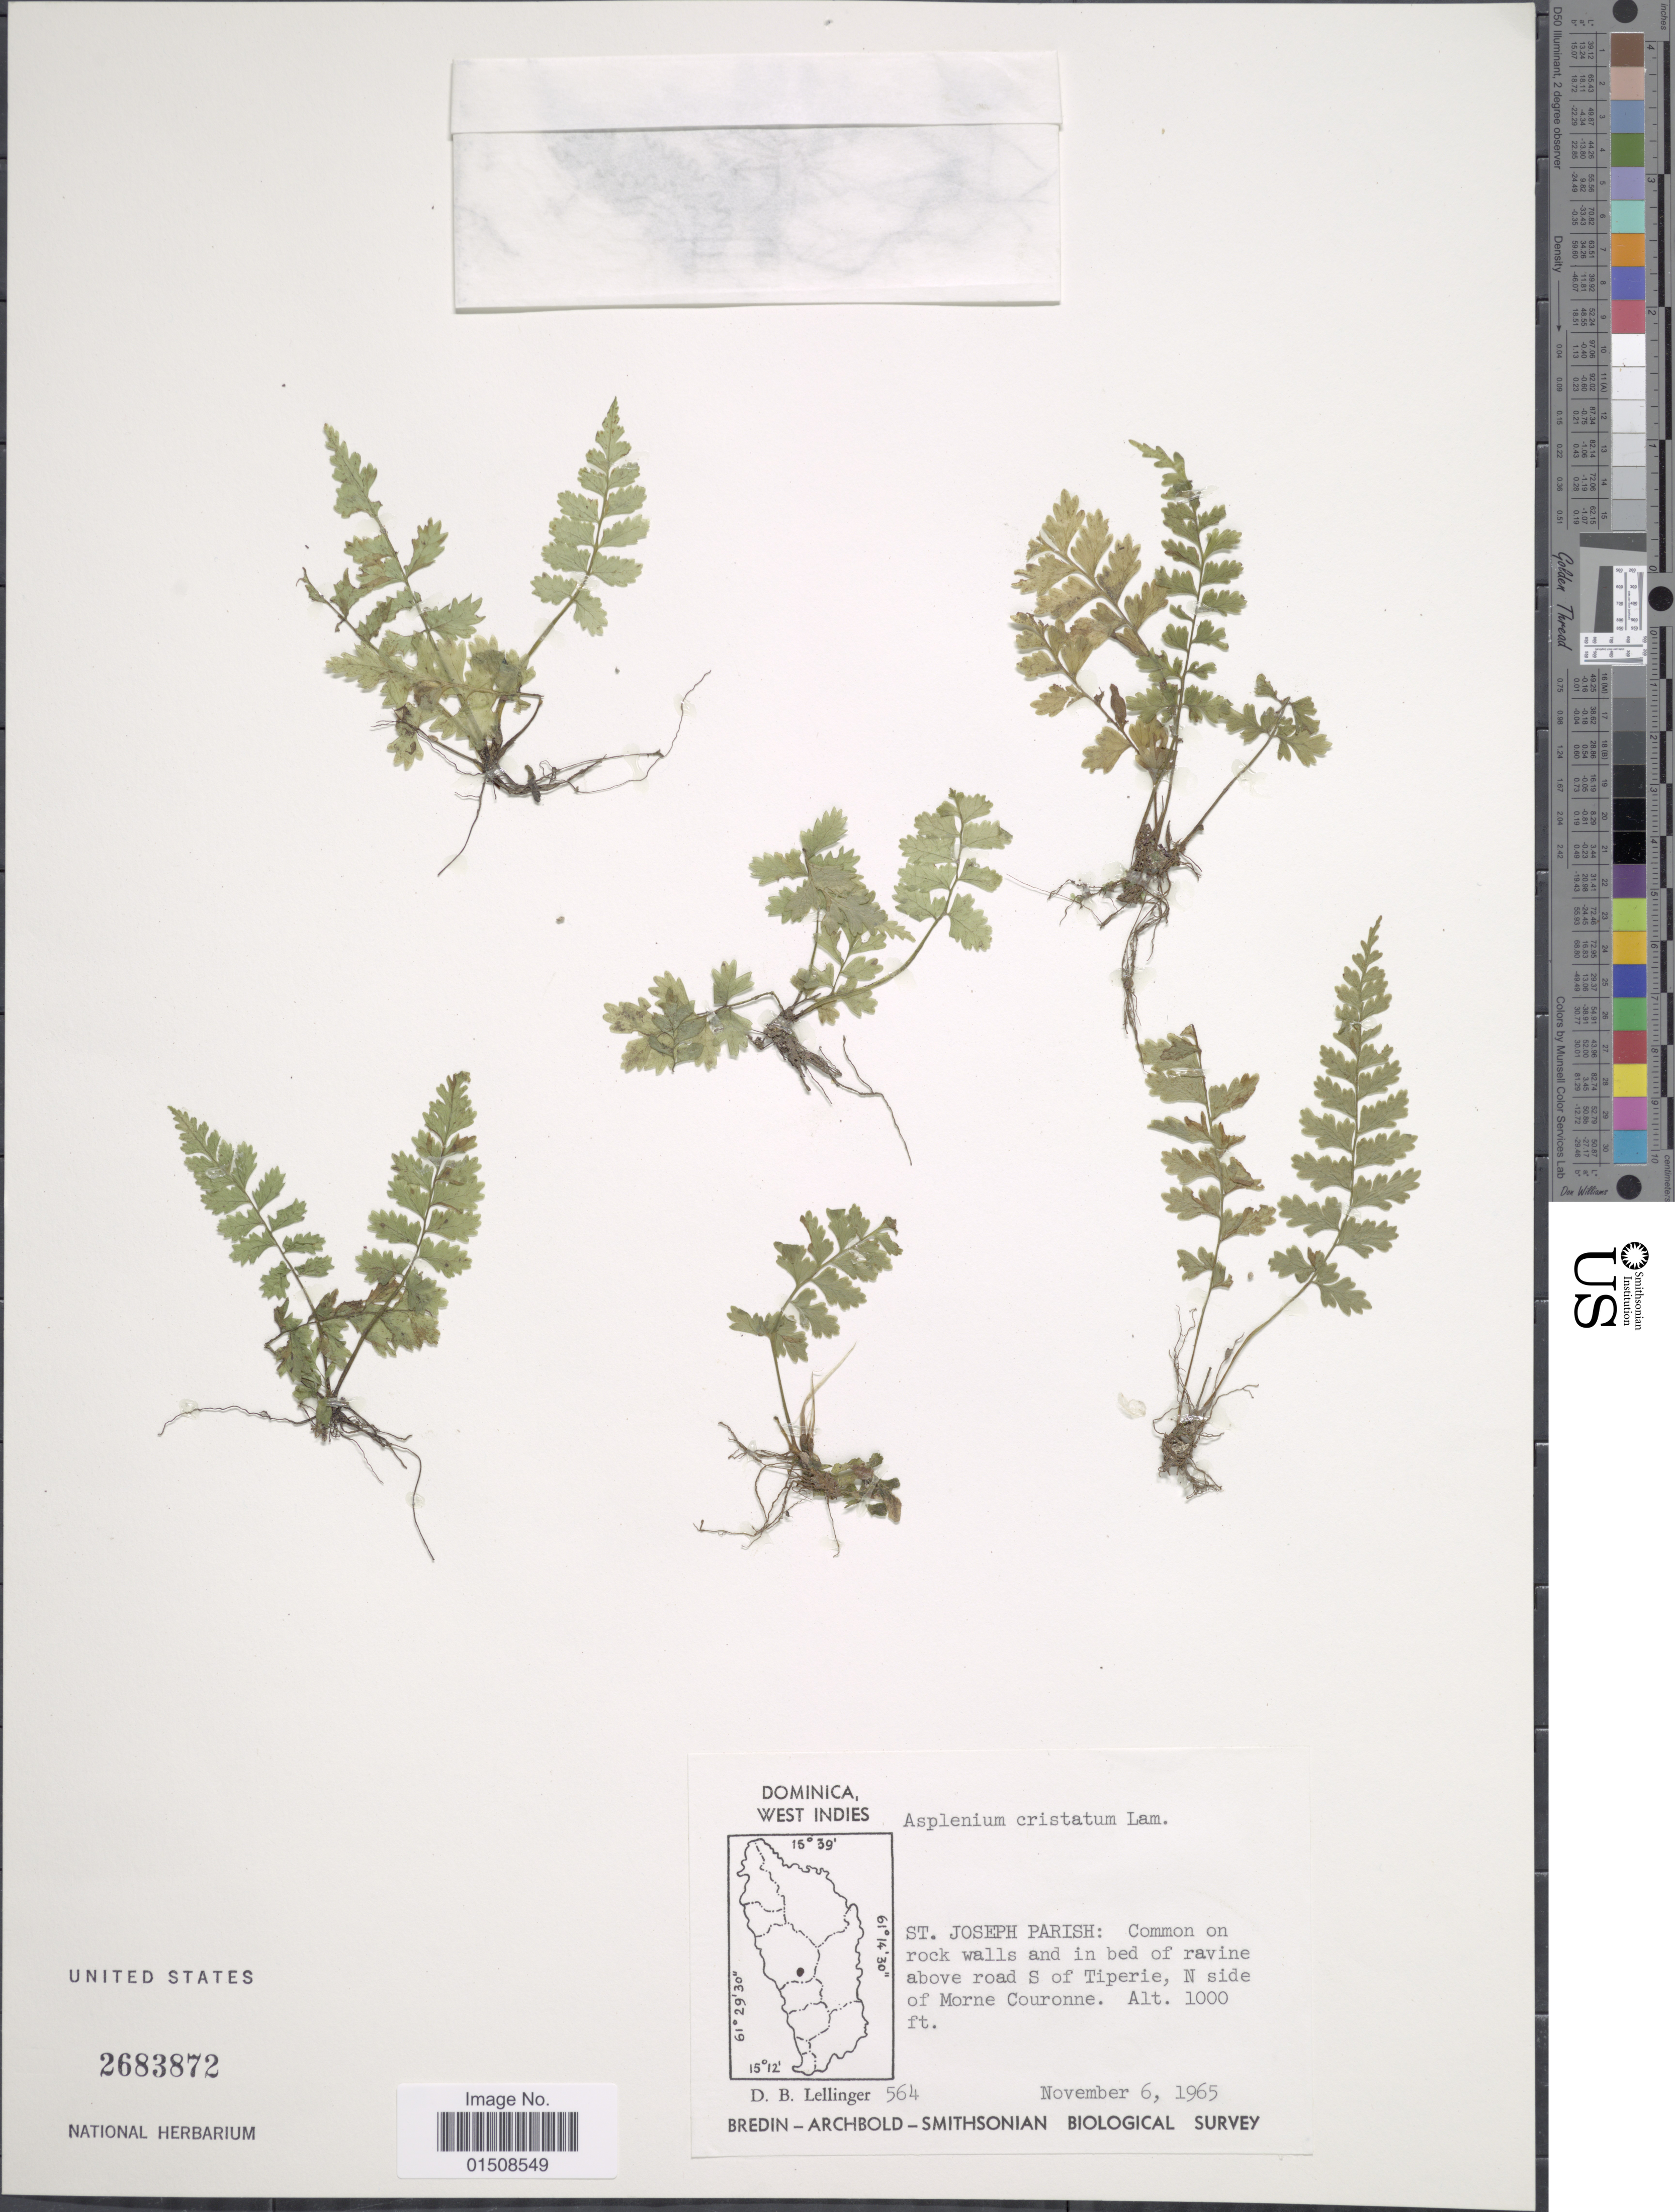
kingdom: Plantae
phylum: Tracheophyta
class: Polypodiopsida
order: Polypodiales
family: Aspleniaceae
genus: Asplenium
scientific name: Asplenium cristatum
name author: Lam.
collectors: D. B. Lellinger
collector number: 564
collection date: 1965-11-06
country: Dominica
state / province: St. Joseph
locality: Common on rocks walls and in bed of ravine above road S of Tiperie, N side of Morne Couronne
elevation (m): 305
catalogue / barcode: US 2683872